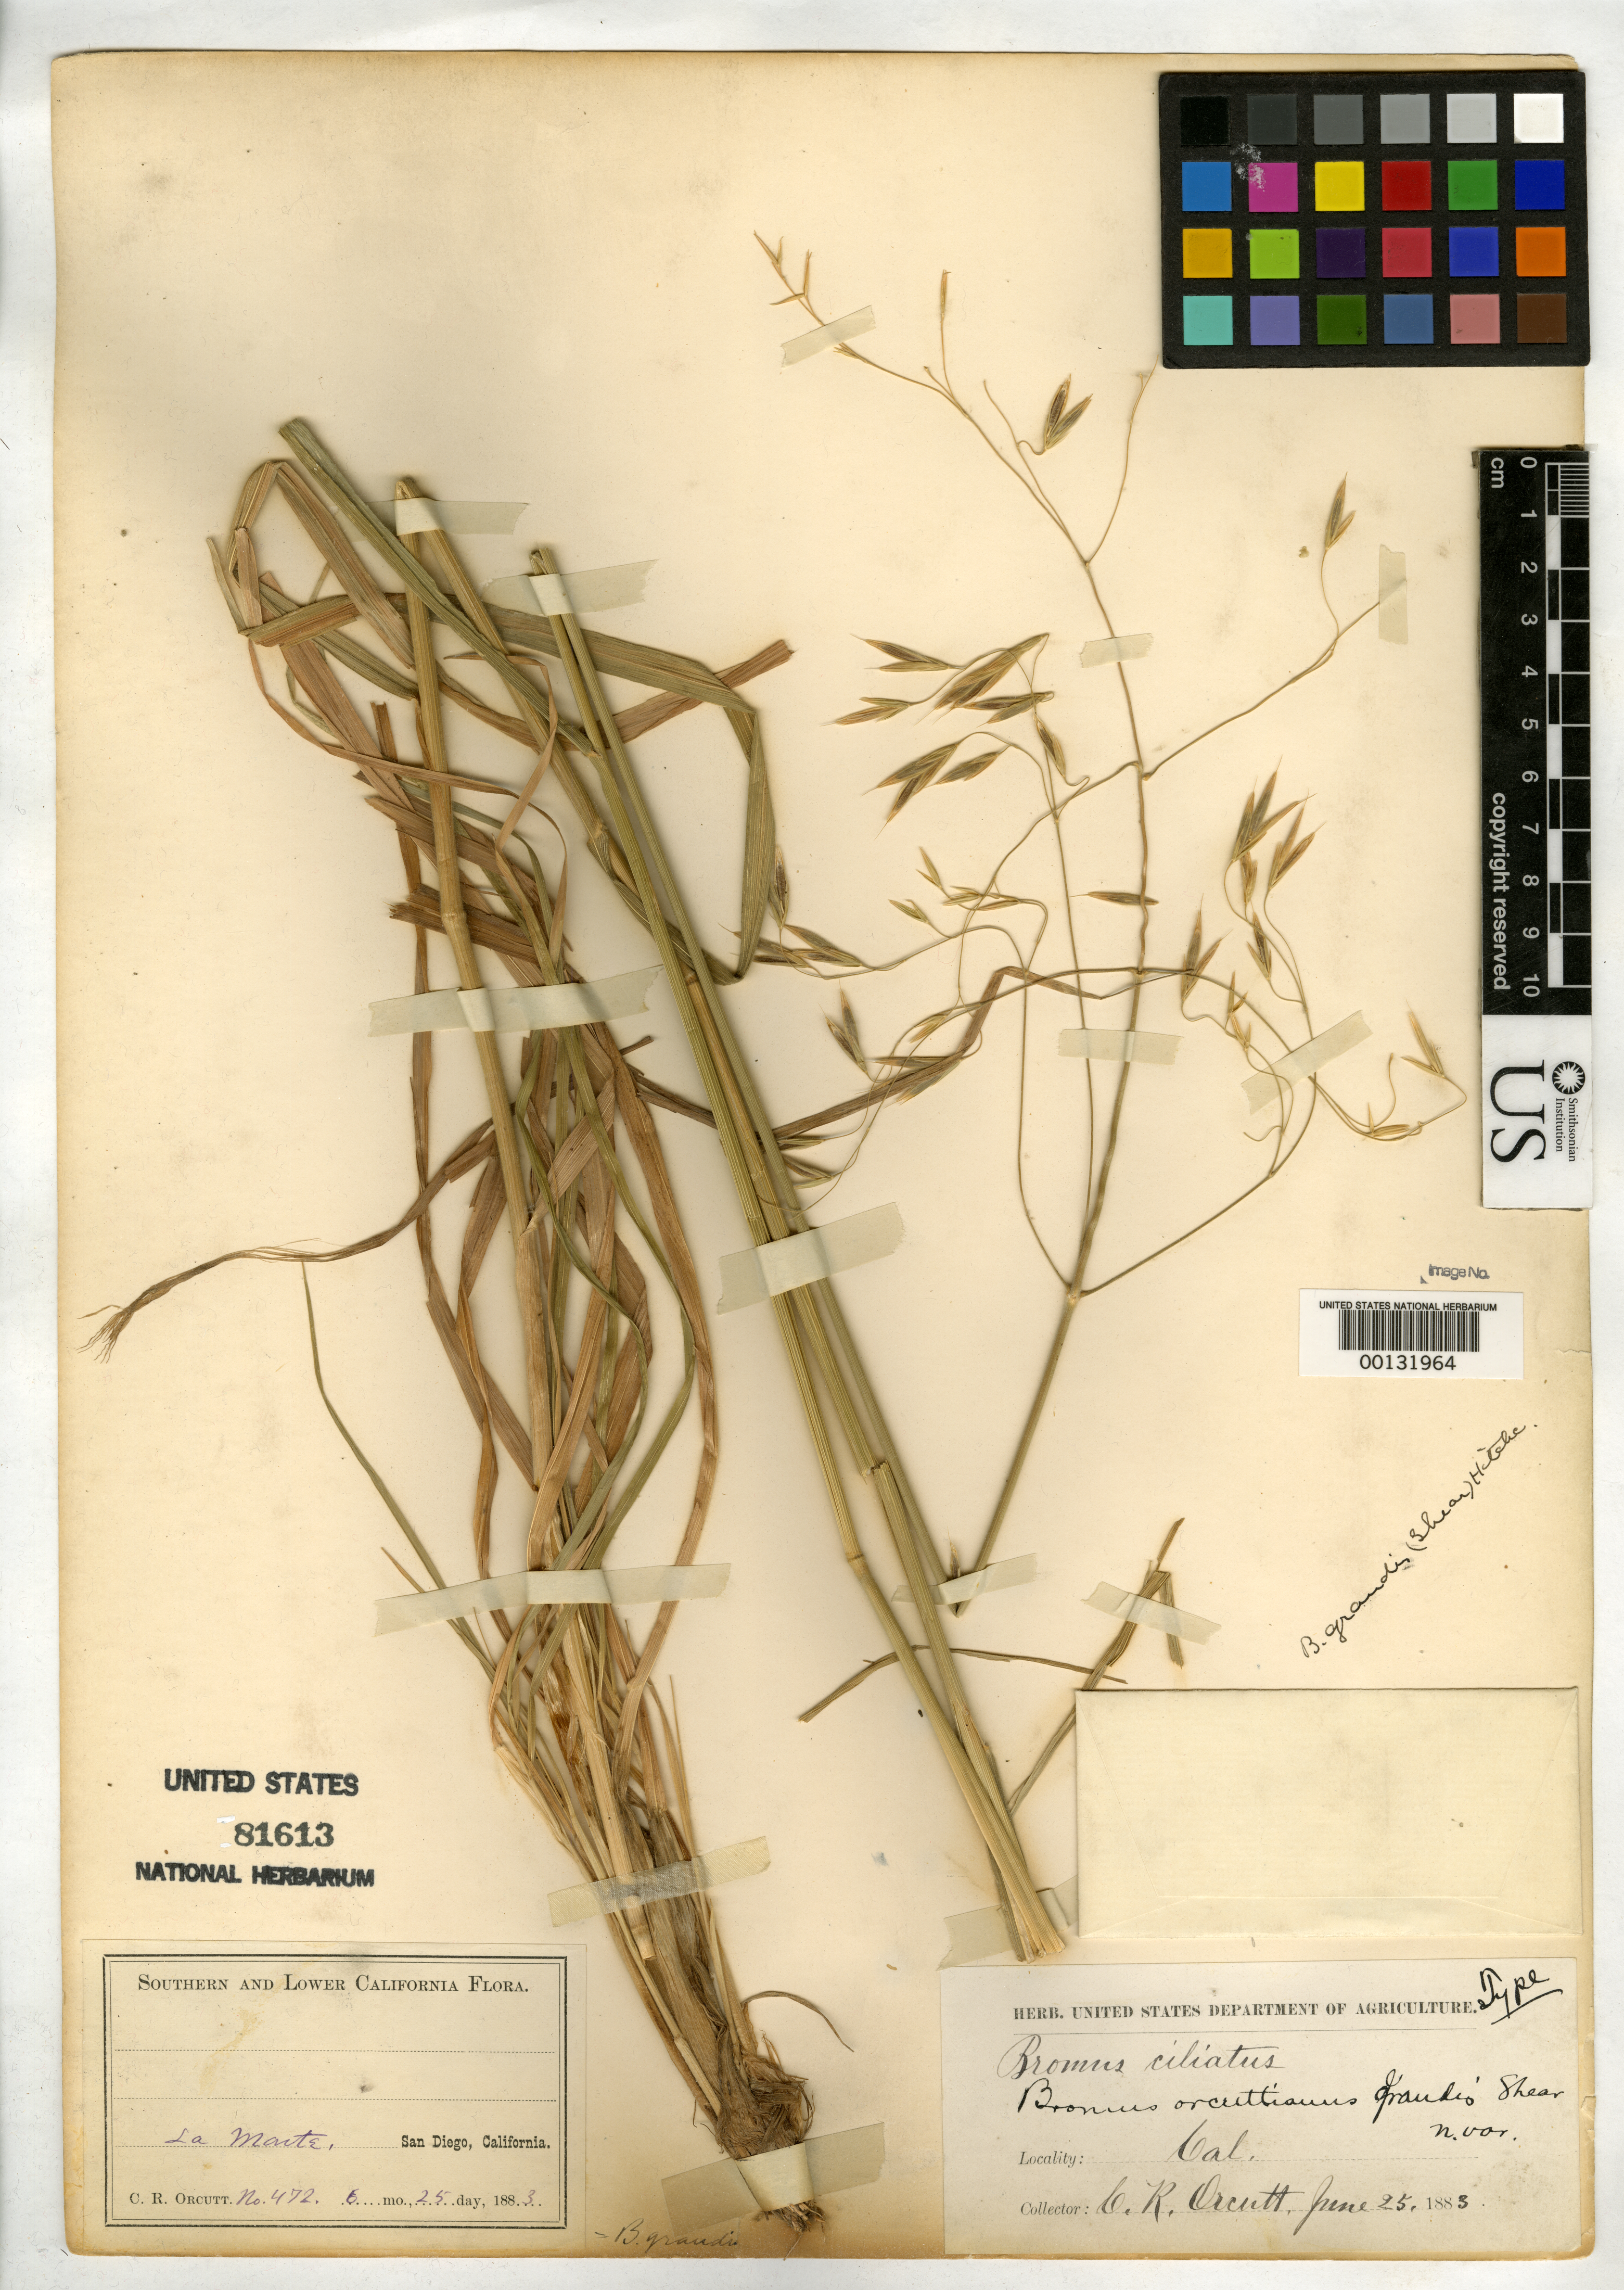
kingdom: Plantae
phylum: Tracheophyta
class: Liliopsida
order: Poales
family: Poaceae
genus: Bromus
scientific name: Bromus orcuttianus var. grandis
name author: Shear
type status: Holotype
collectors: C. R. Orcutt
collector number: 472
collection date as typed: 25 Jun 1883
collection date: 1883-06-25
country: United States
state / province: California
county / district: San Diego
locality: La Marte.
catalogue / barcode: US 81613